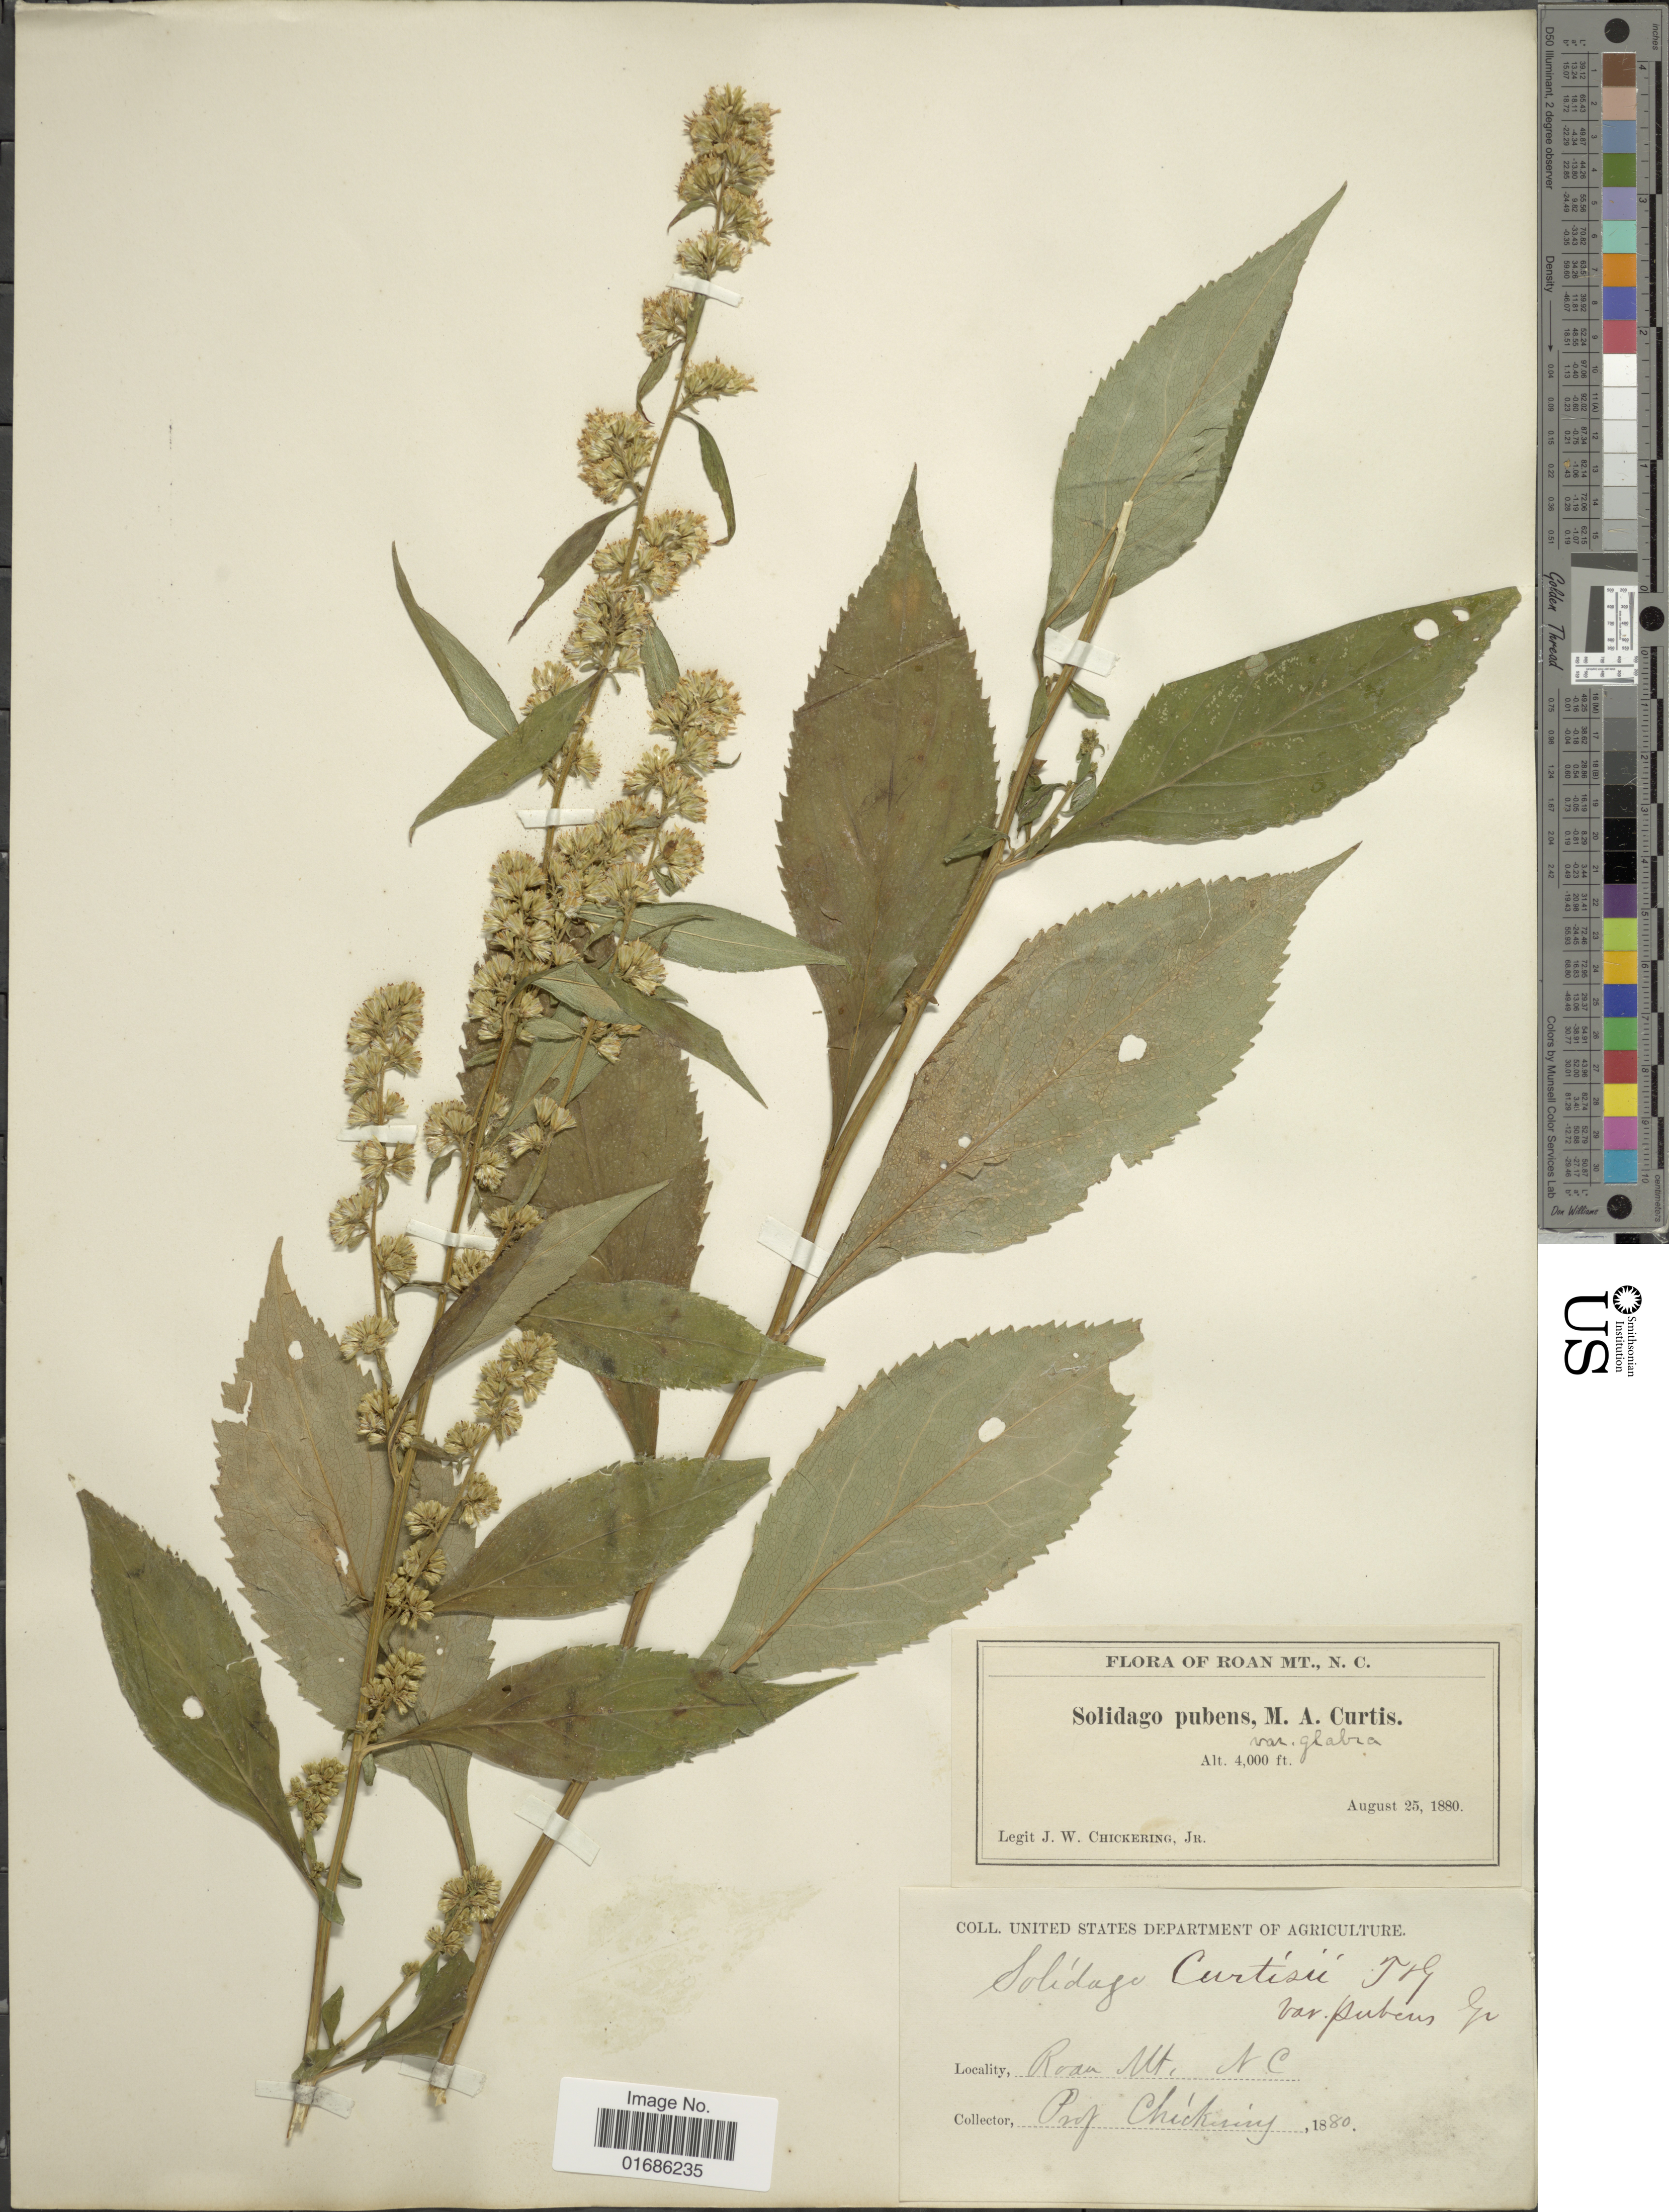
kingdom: Plantae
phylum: Tracheophyta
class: Magnoliopsida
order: Asterales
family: Asteraceae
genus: Solidago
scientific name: Solidago curtisii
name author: Torr. & A. Gray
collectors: J. W. Chickering Jr.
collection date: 1880-08-25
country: United States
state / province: North Carolina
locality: Roan Mt.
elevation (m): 1219